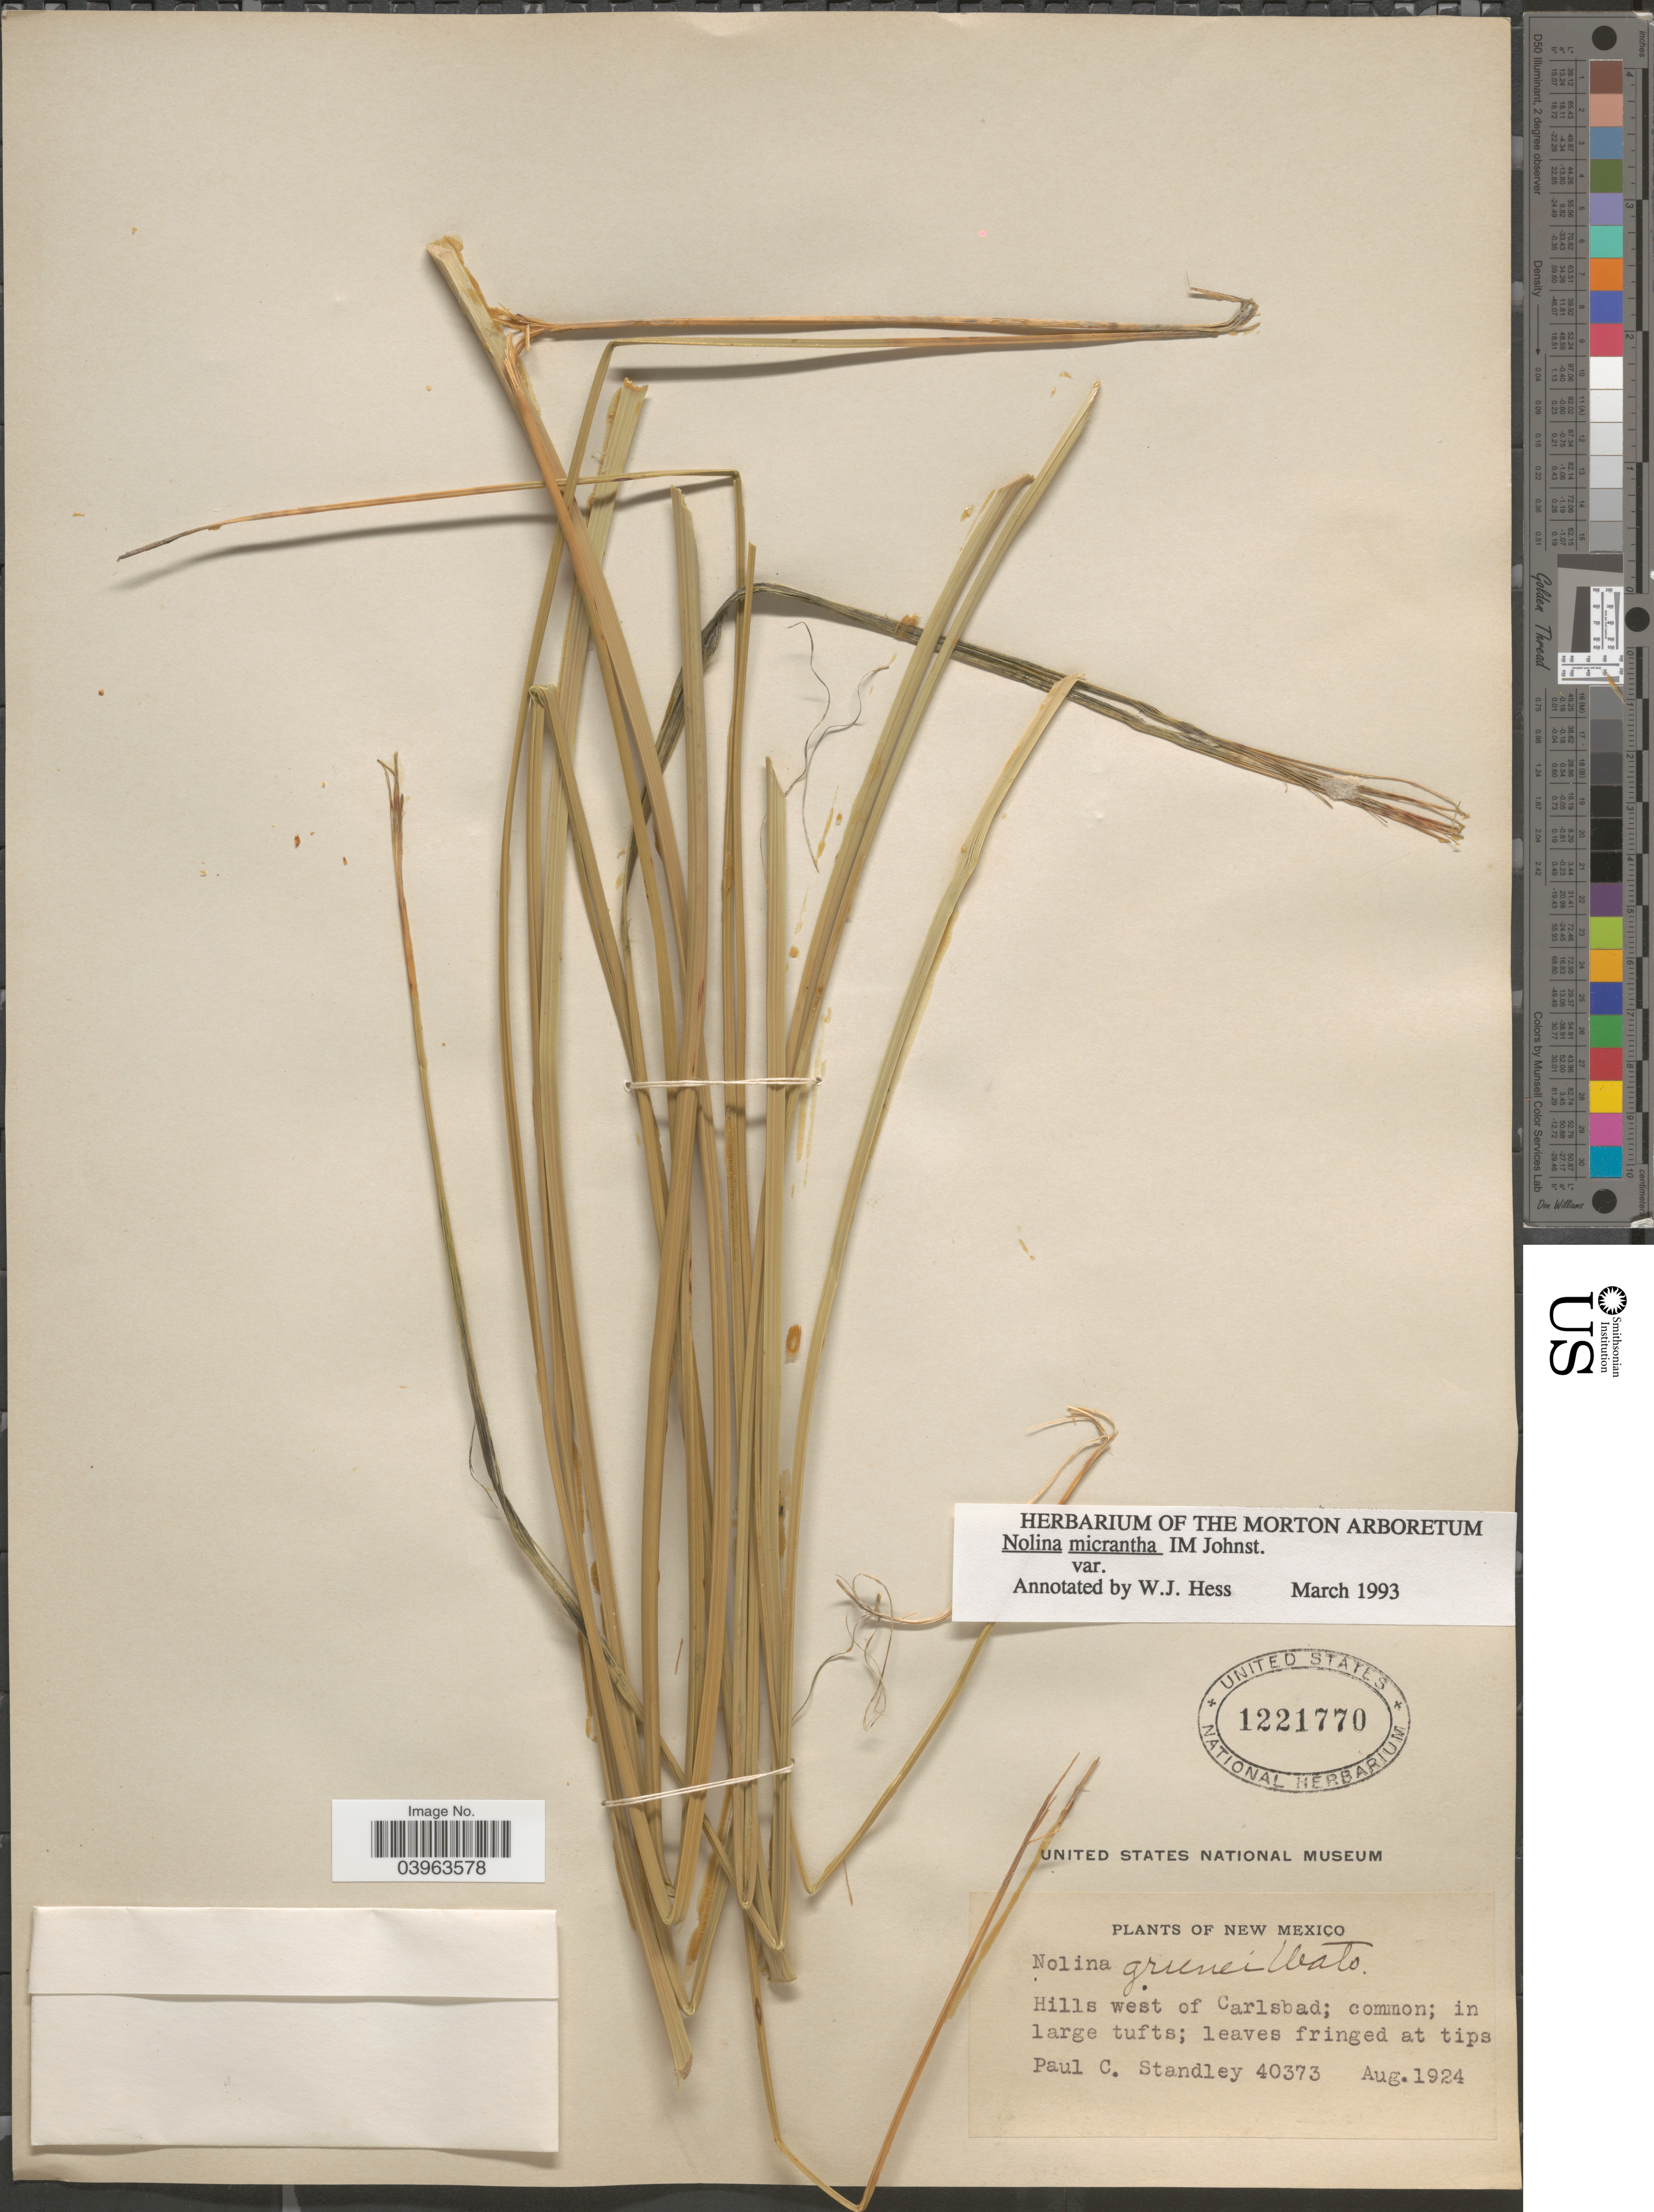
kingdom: Plantae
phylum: Tracheophyta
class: Liliopsida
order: Asparagales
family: Asparagaceae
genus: Nolina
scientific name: Nolina micrantha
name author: I.M. Johnst.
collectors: P. C. Standley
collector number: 40373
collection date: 1924-08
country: United States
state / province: New Mexico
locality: Hills west of Carlsbad.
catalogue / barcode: US 1221770